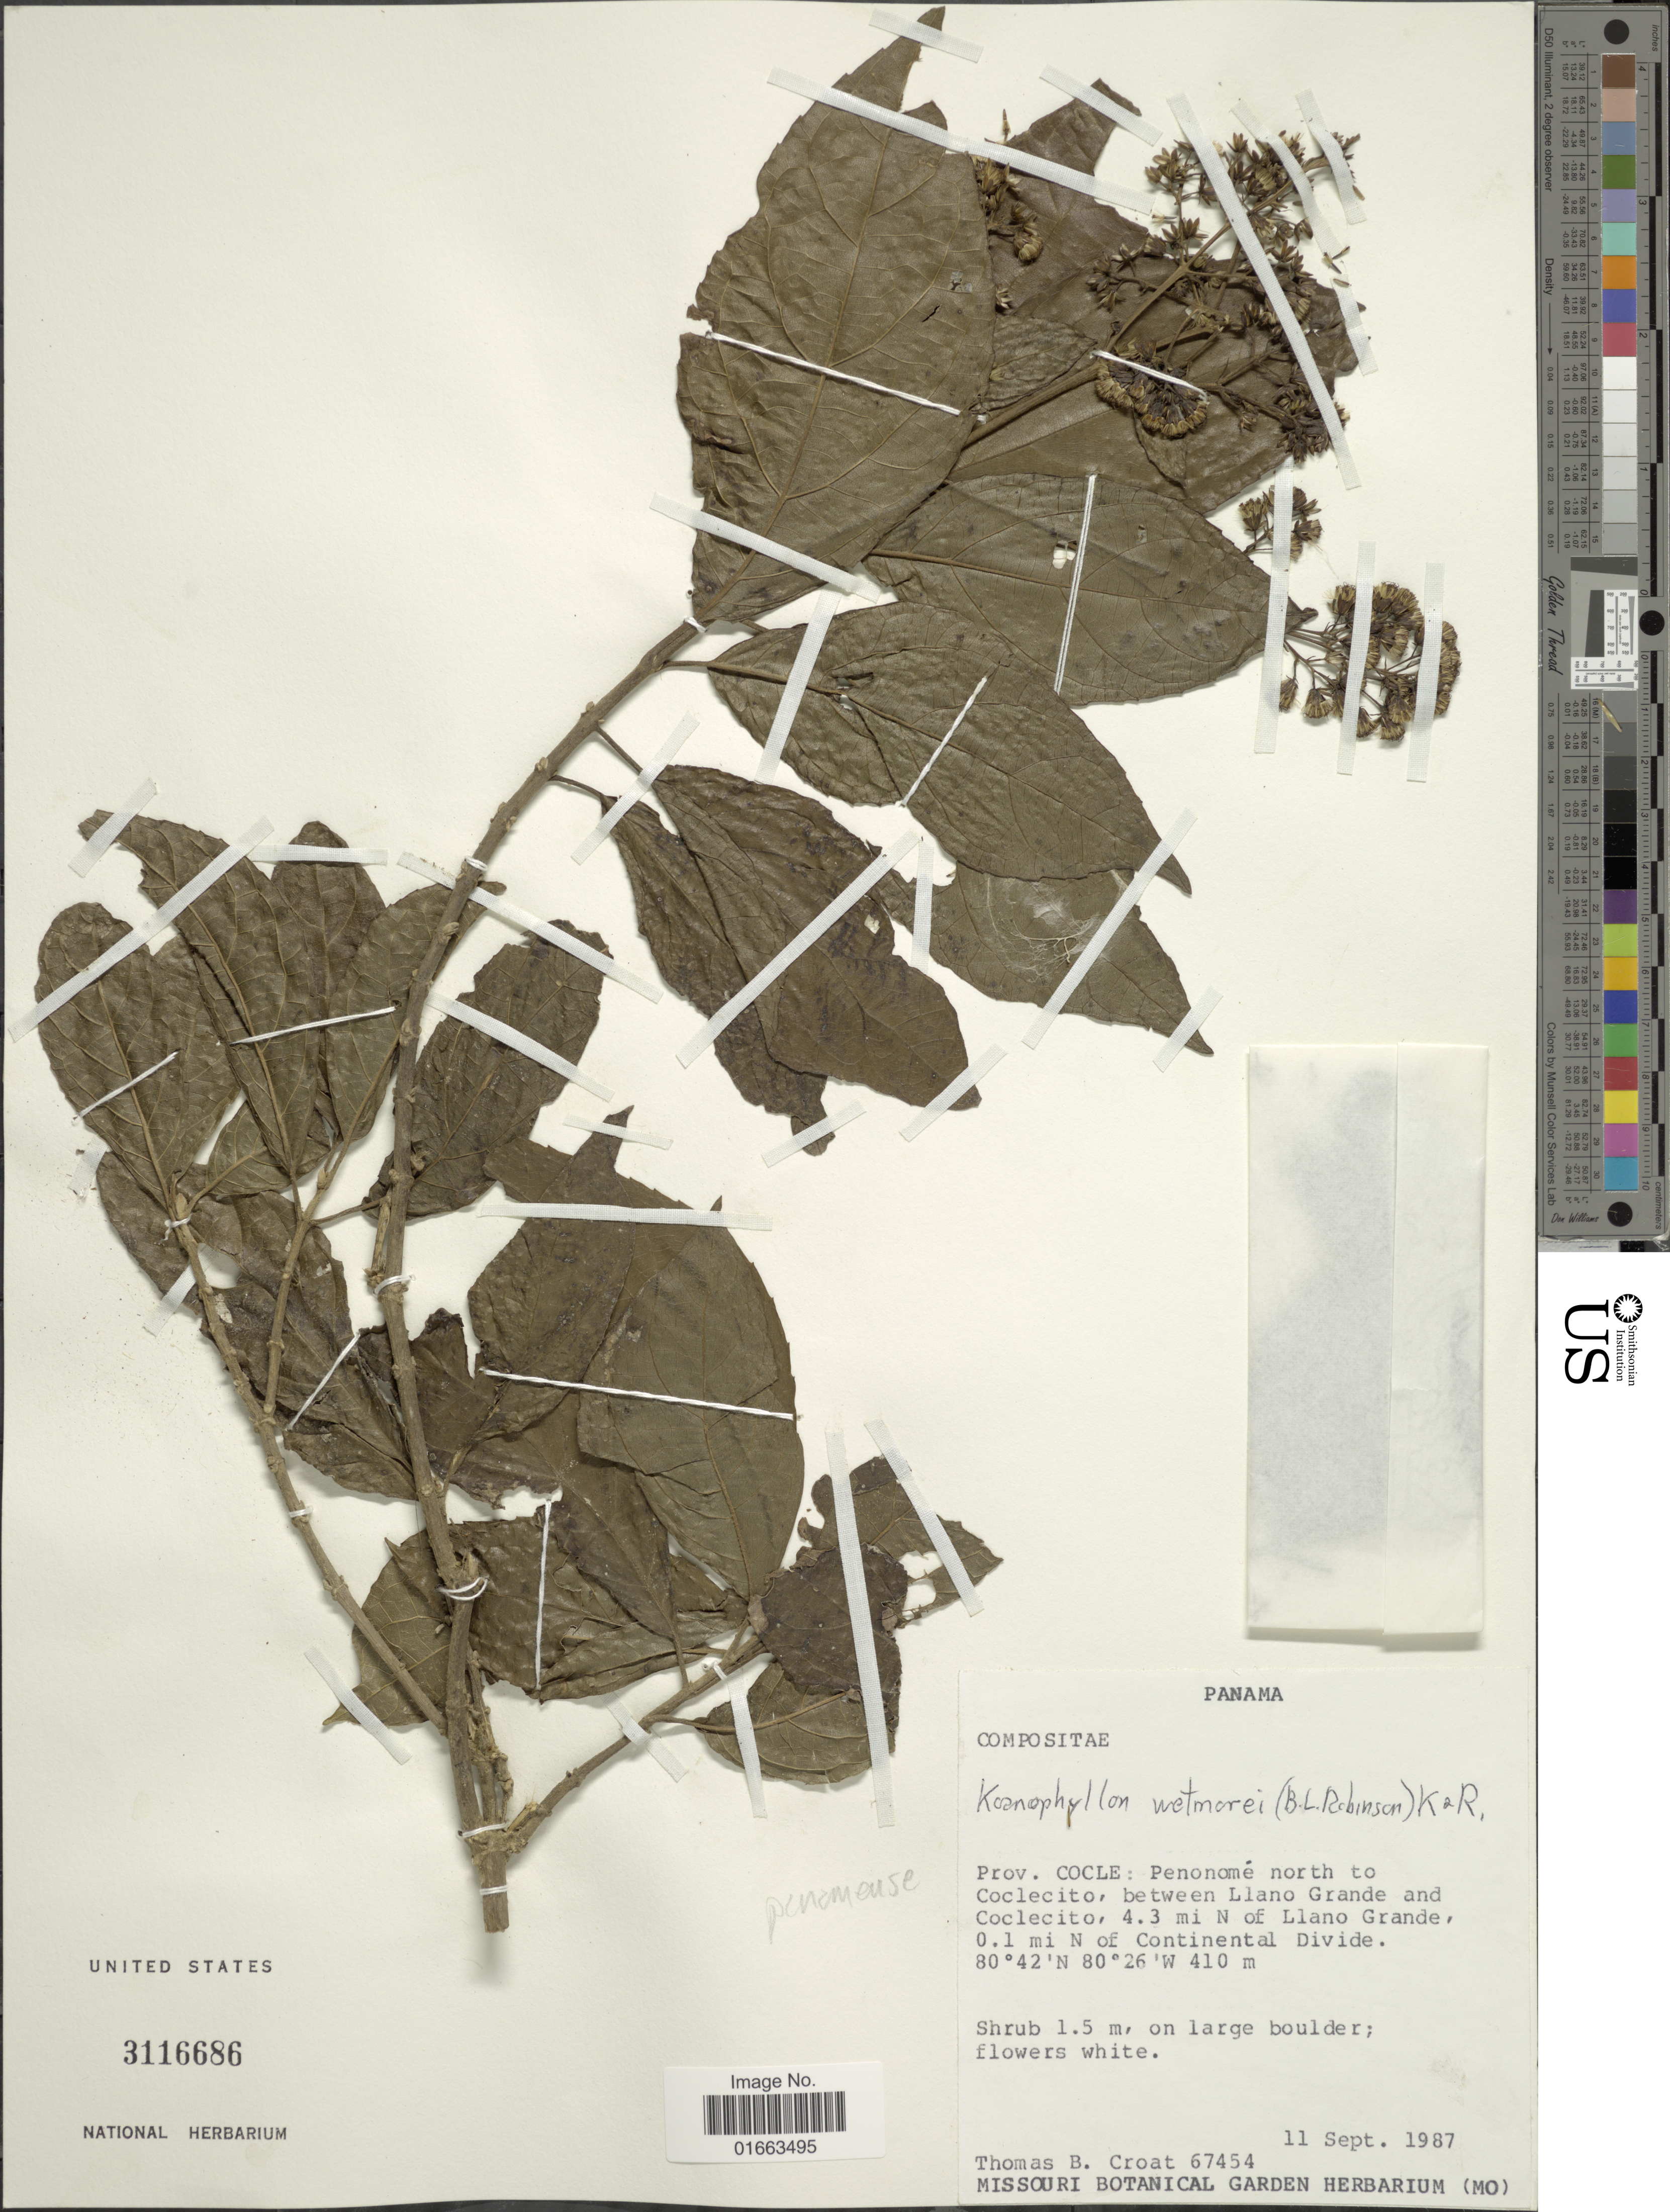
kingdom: Plantae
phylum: Tracheophyta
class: Magnoliopsida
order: Asterales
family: Asteraceae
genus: Koanophyllon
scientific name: Koanophyllon panamensis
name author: R.M. King & H. Rob.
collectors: T. B. Croat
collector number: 67454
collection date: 1987-09-11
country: Panama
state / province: Coclé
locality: Penonomé north to Coclecito, between Llano Grande and Coclecito, 4.3 mi N of Llano Grande, 0.1 mi N of Continental Divide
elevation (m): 410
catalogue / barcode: US 3116686